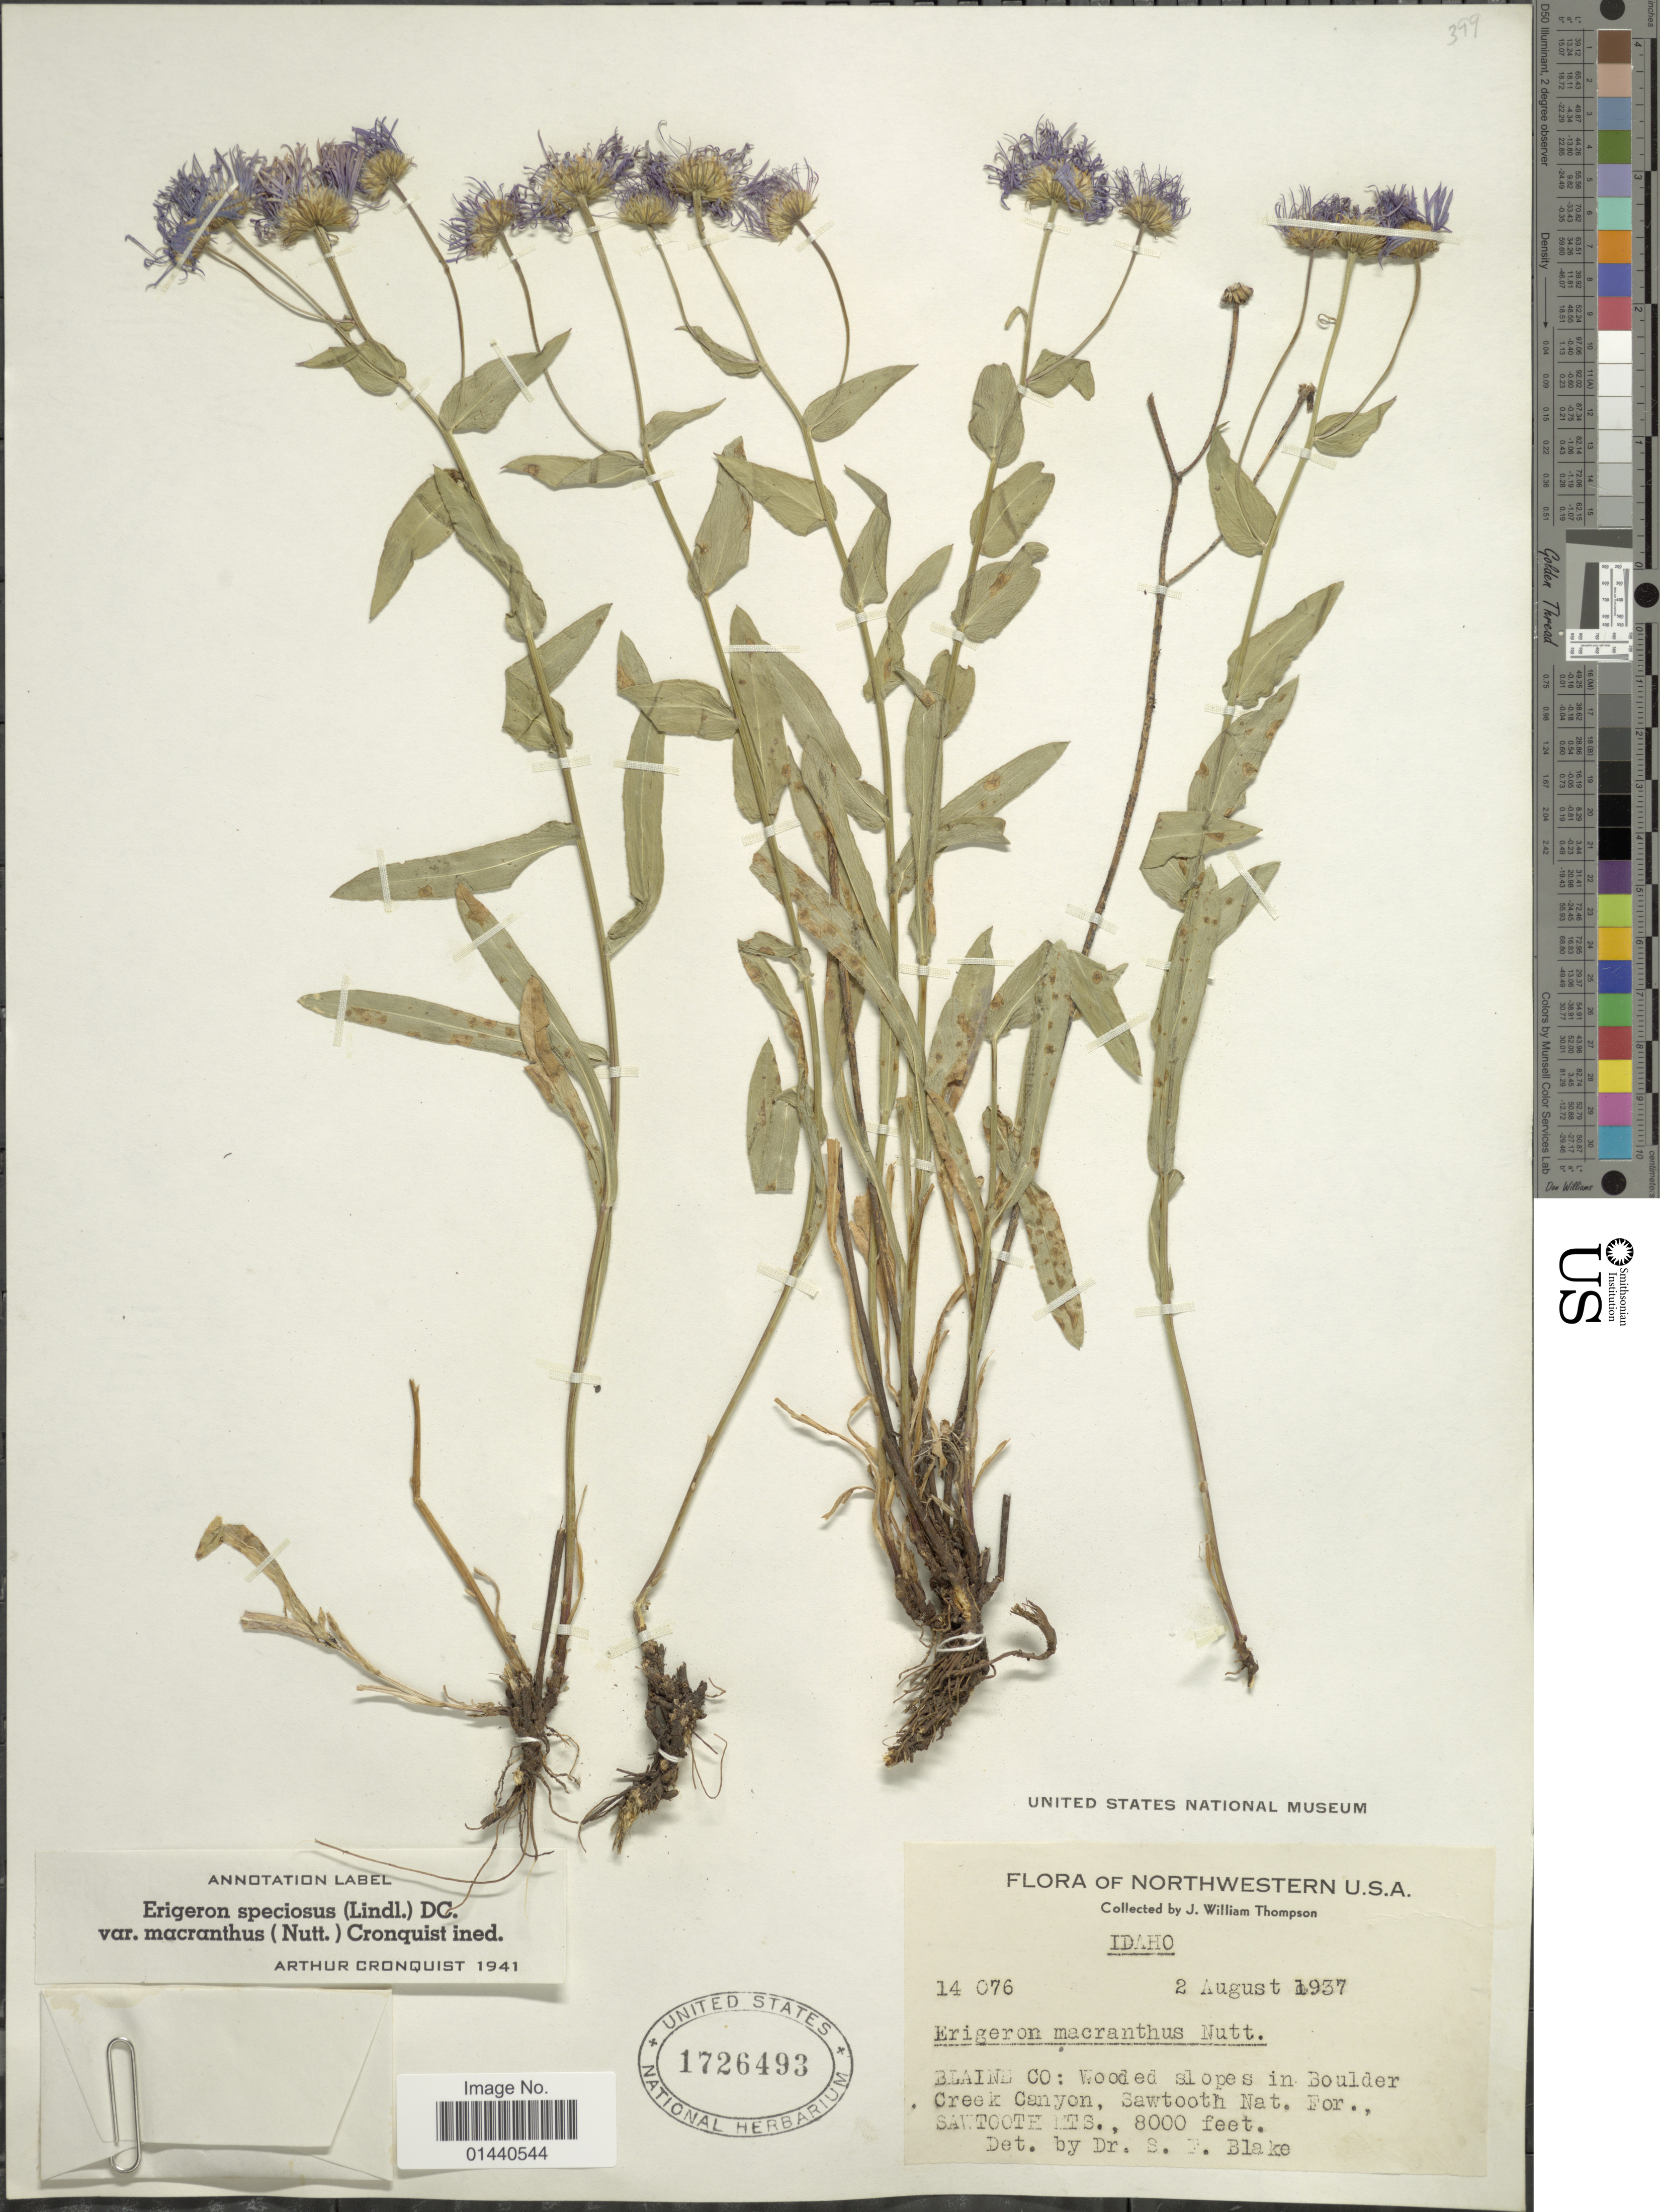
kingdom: Plantae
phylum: Tracheophyta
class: Magnoliopsida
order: Asterales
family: Asteraceae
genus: Erigeron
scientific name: Erigeron speciosus var. macranthus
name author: (Nutt.) Cronq.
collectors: J. W. Thompson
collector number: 14076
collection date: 1937-08-02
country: United States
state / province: Idaho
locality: Northwestern U.S.A. Blaine Co: Wooded slopes in Boulder Creek Canyon, Sawtooth Nat. For., Sawtooth Mts.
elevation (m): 2438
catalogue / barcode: US 1726493